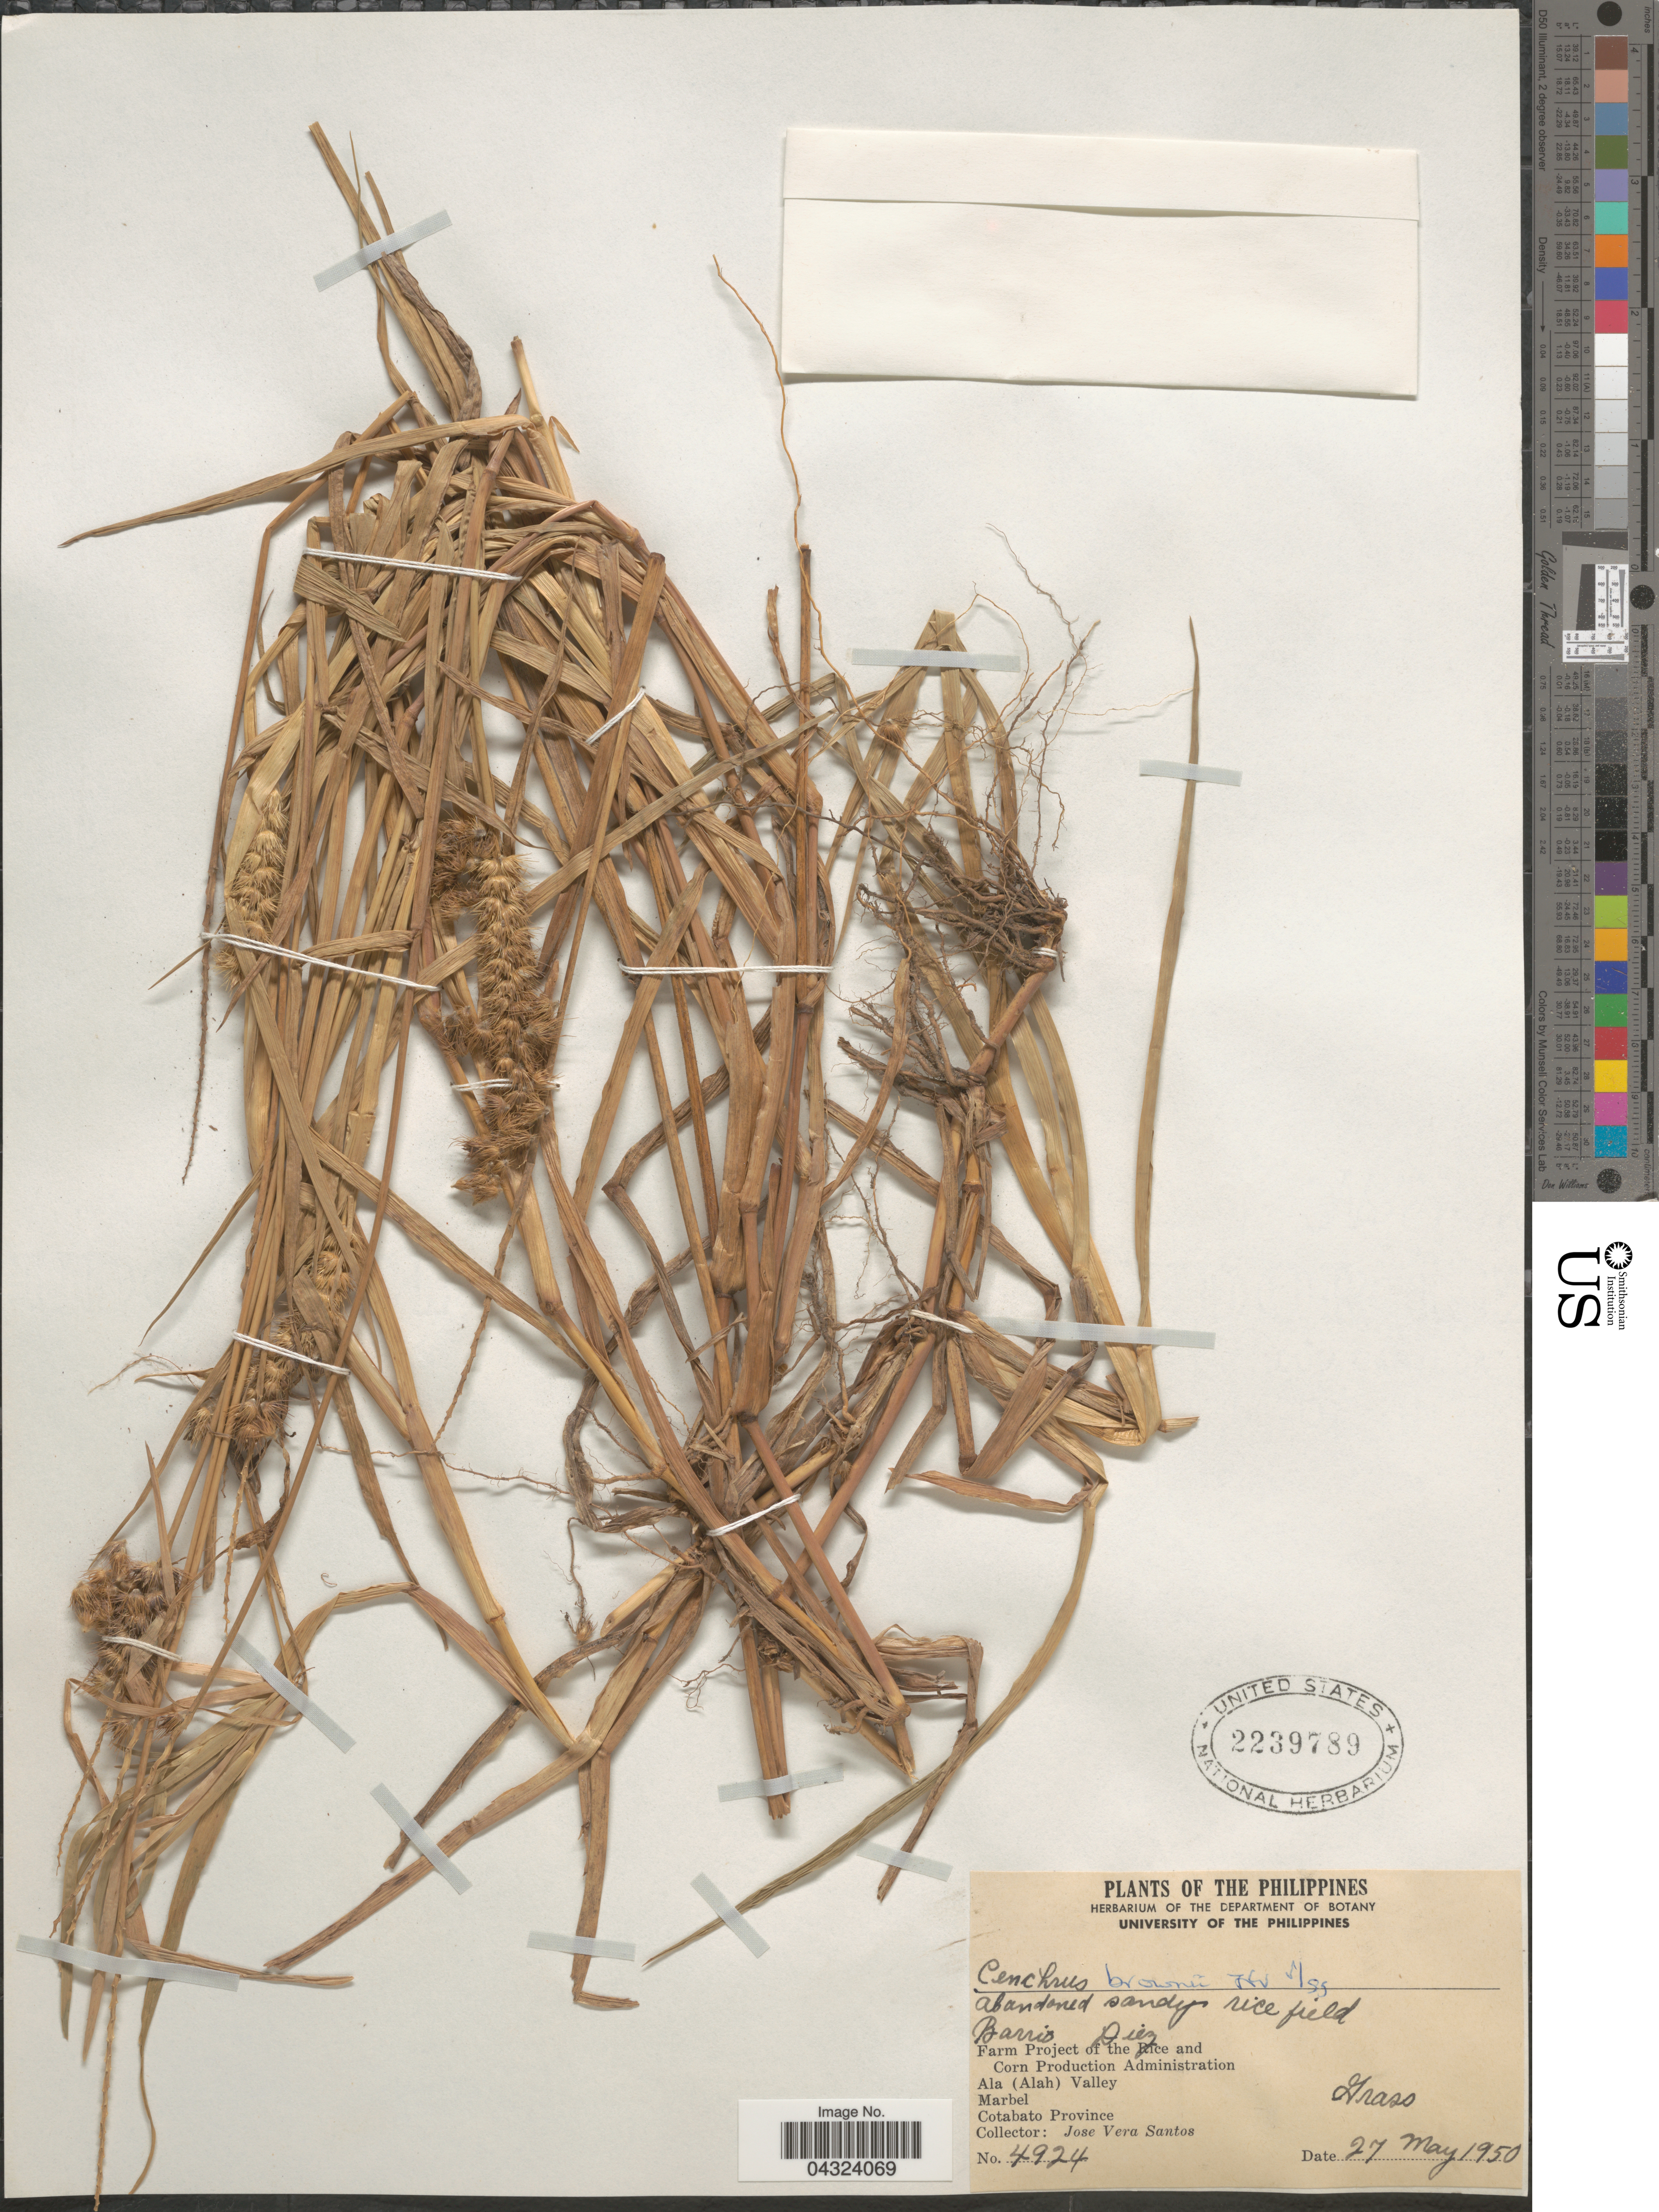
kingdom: Plantae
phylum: Tracheophyta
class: Liliopsida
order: Poales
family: Poaceae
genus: Cenchrus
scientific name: Cenchrus brownii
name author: Roem. & Schult.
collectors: J. Santos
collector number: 4924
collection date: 1950-05-27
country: Philippines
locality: Barrio Diez. Ala (Alah) Valley. Marbel. Cotabato Province.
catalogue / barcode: US 2239789